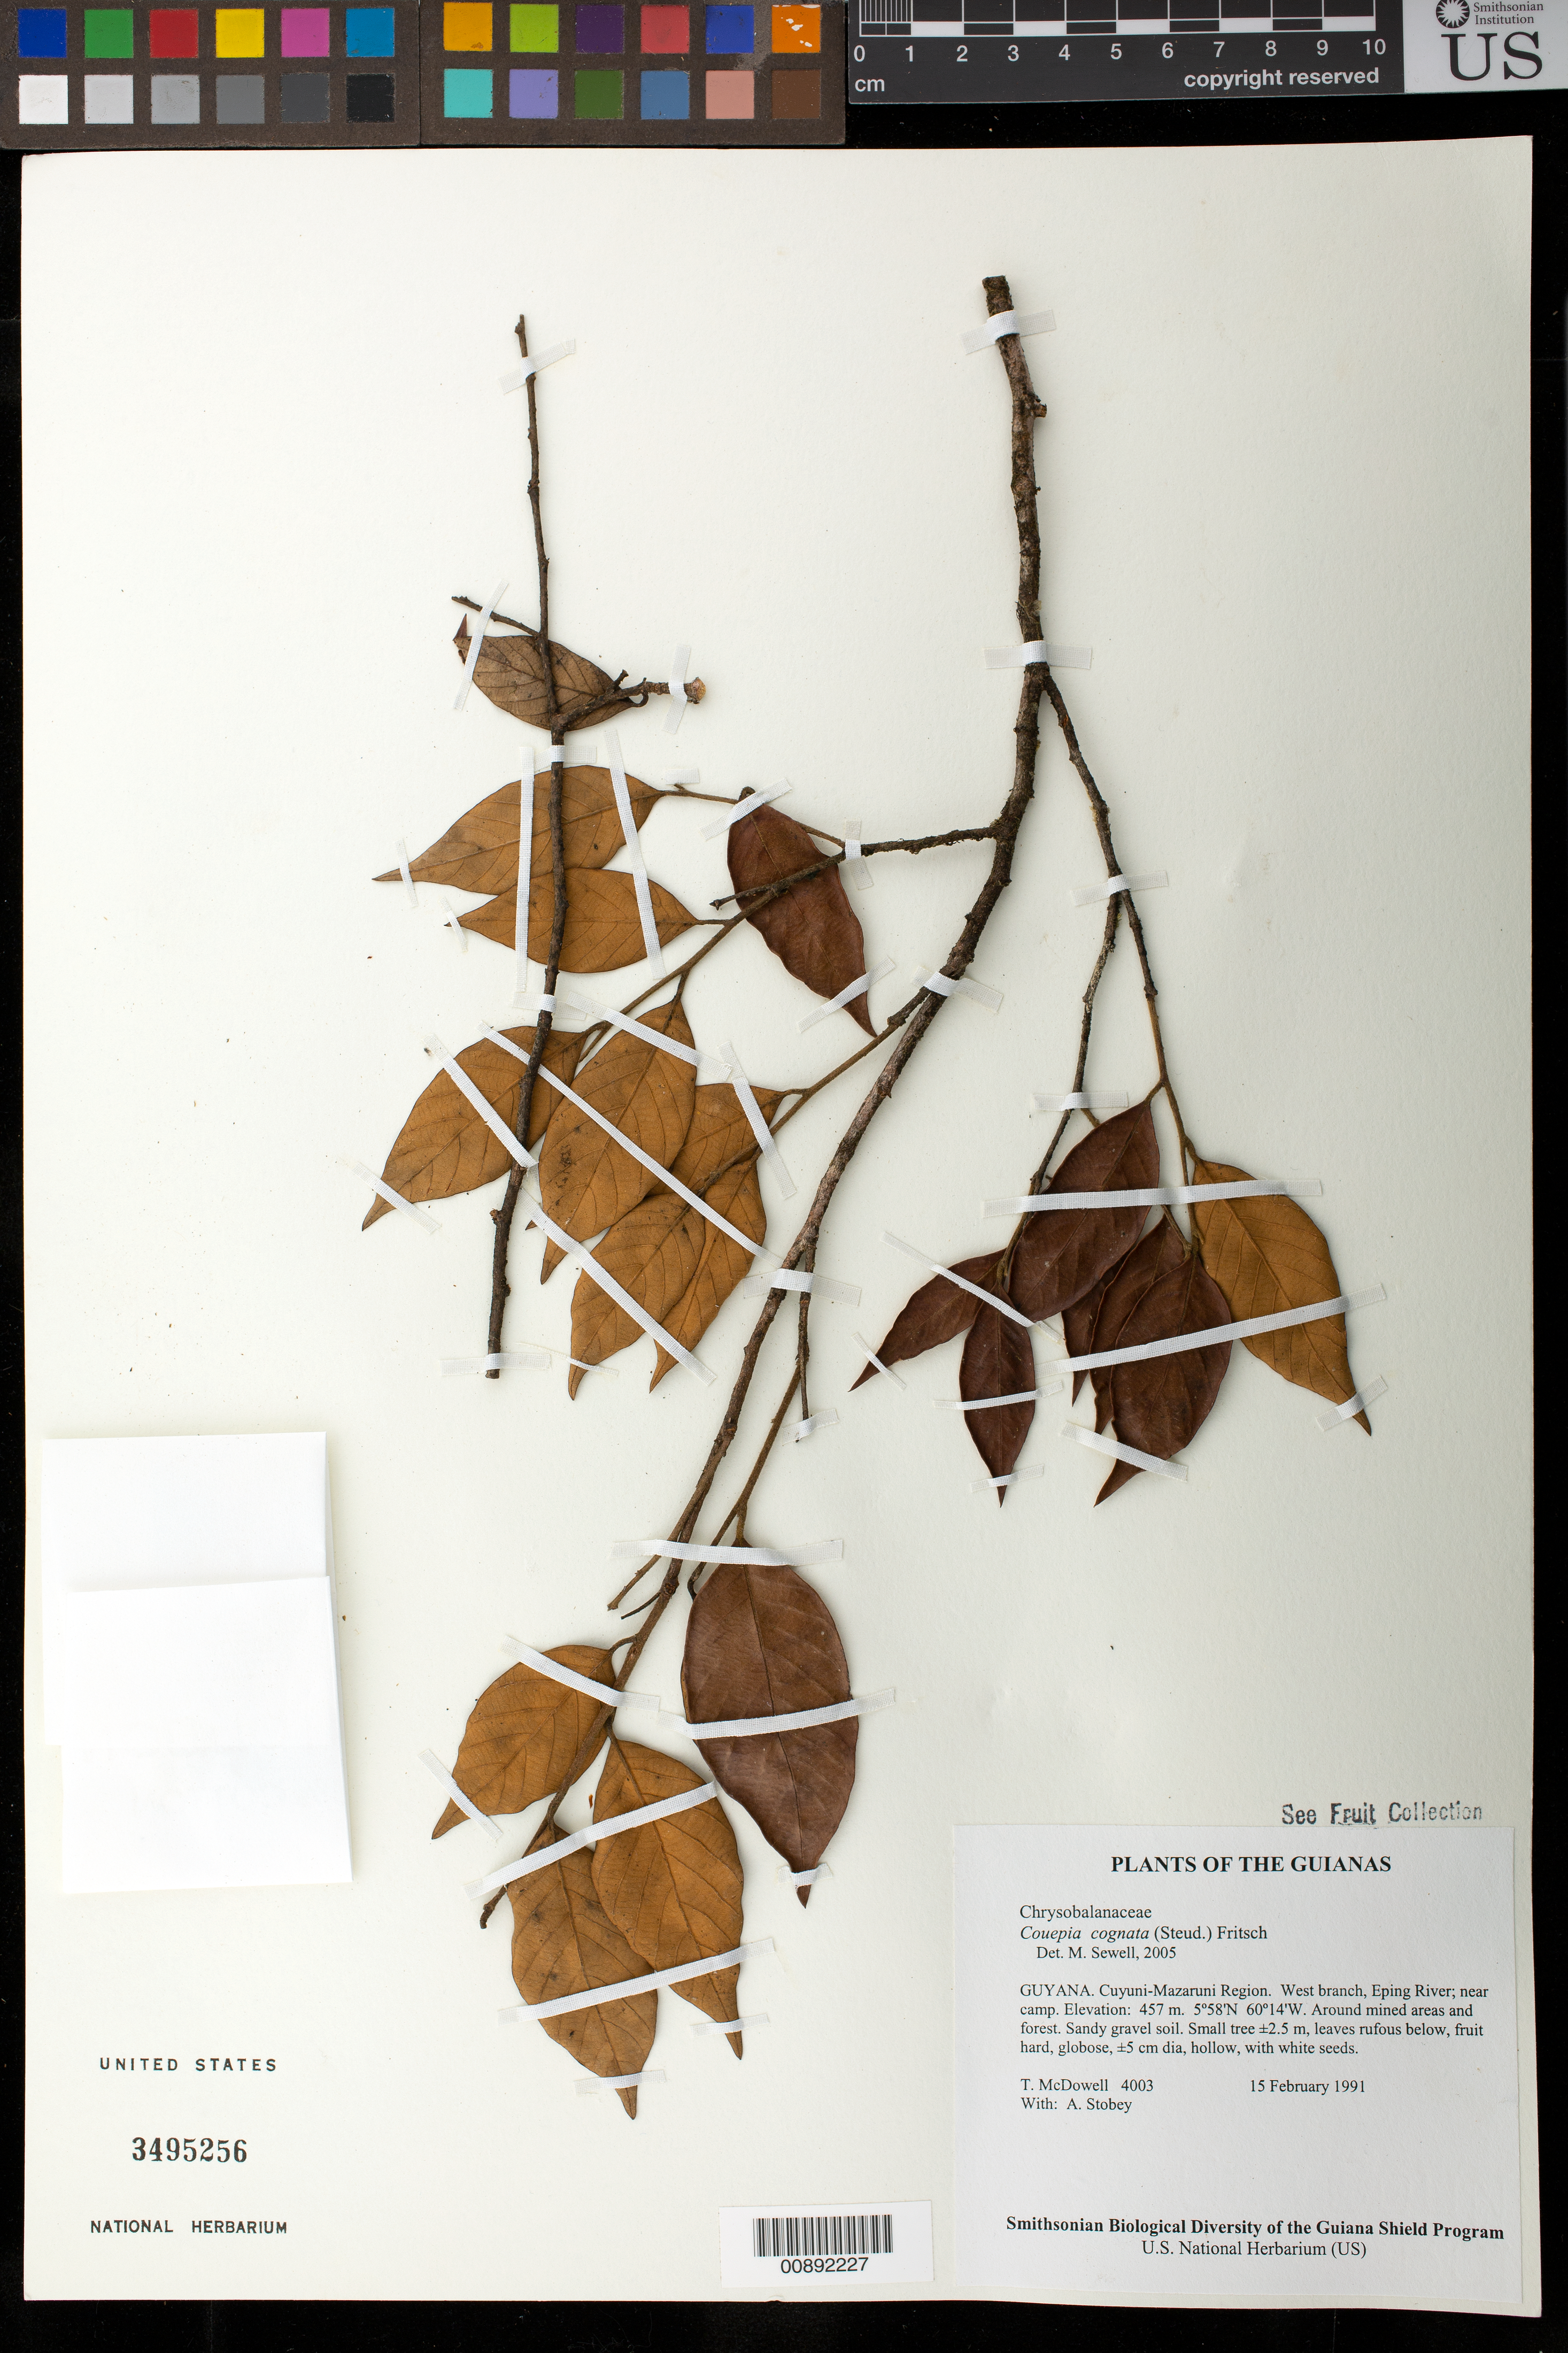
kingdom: Plantae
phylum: Tracheophyta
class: Magnoliopsida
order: Malpighiales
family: Chrysobalanaceae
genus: Gaulettia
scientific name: Gaulettia cognata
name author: (Steud.) Sothers & Prance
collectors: T. McDowell & A. Stobey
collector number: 4003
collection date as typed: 15 February 1991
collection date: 1991-02-15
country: Guyana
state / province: Cuyuni-Mazaruni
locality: West branch, Eping River; near camp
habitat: Around mined areas and forest. Sandy gravel soil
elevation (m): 457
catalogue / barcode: US 3495256